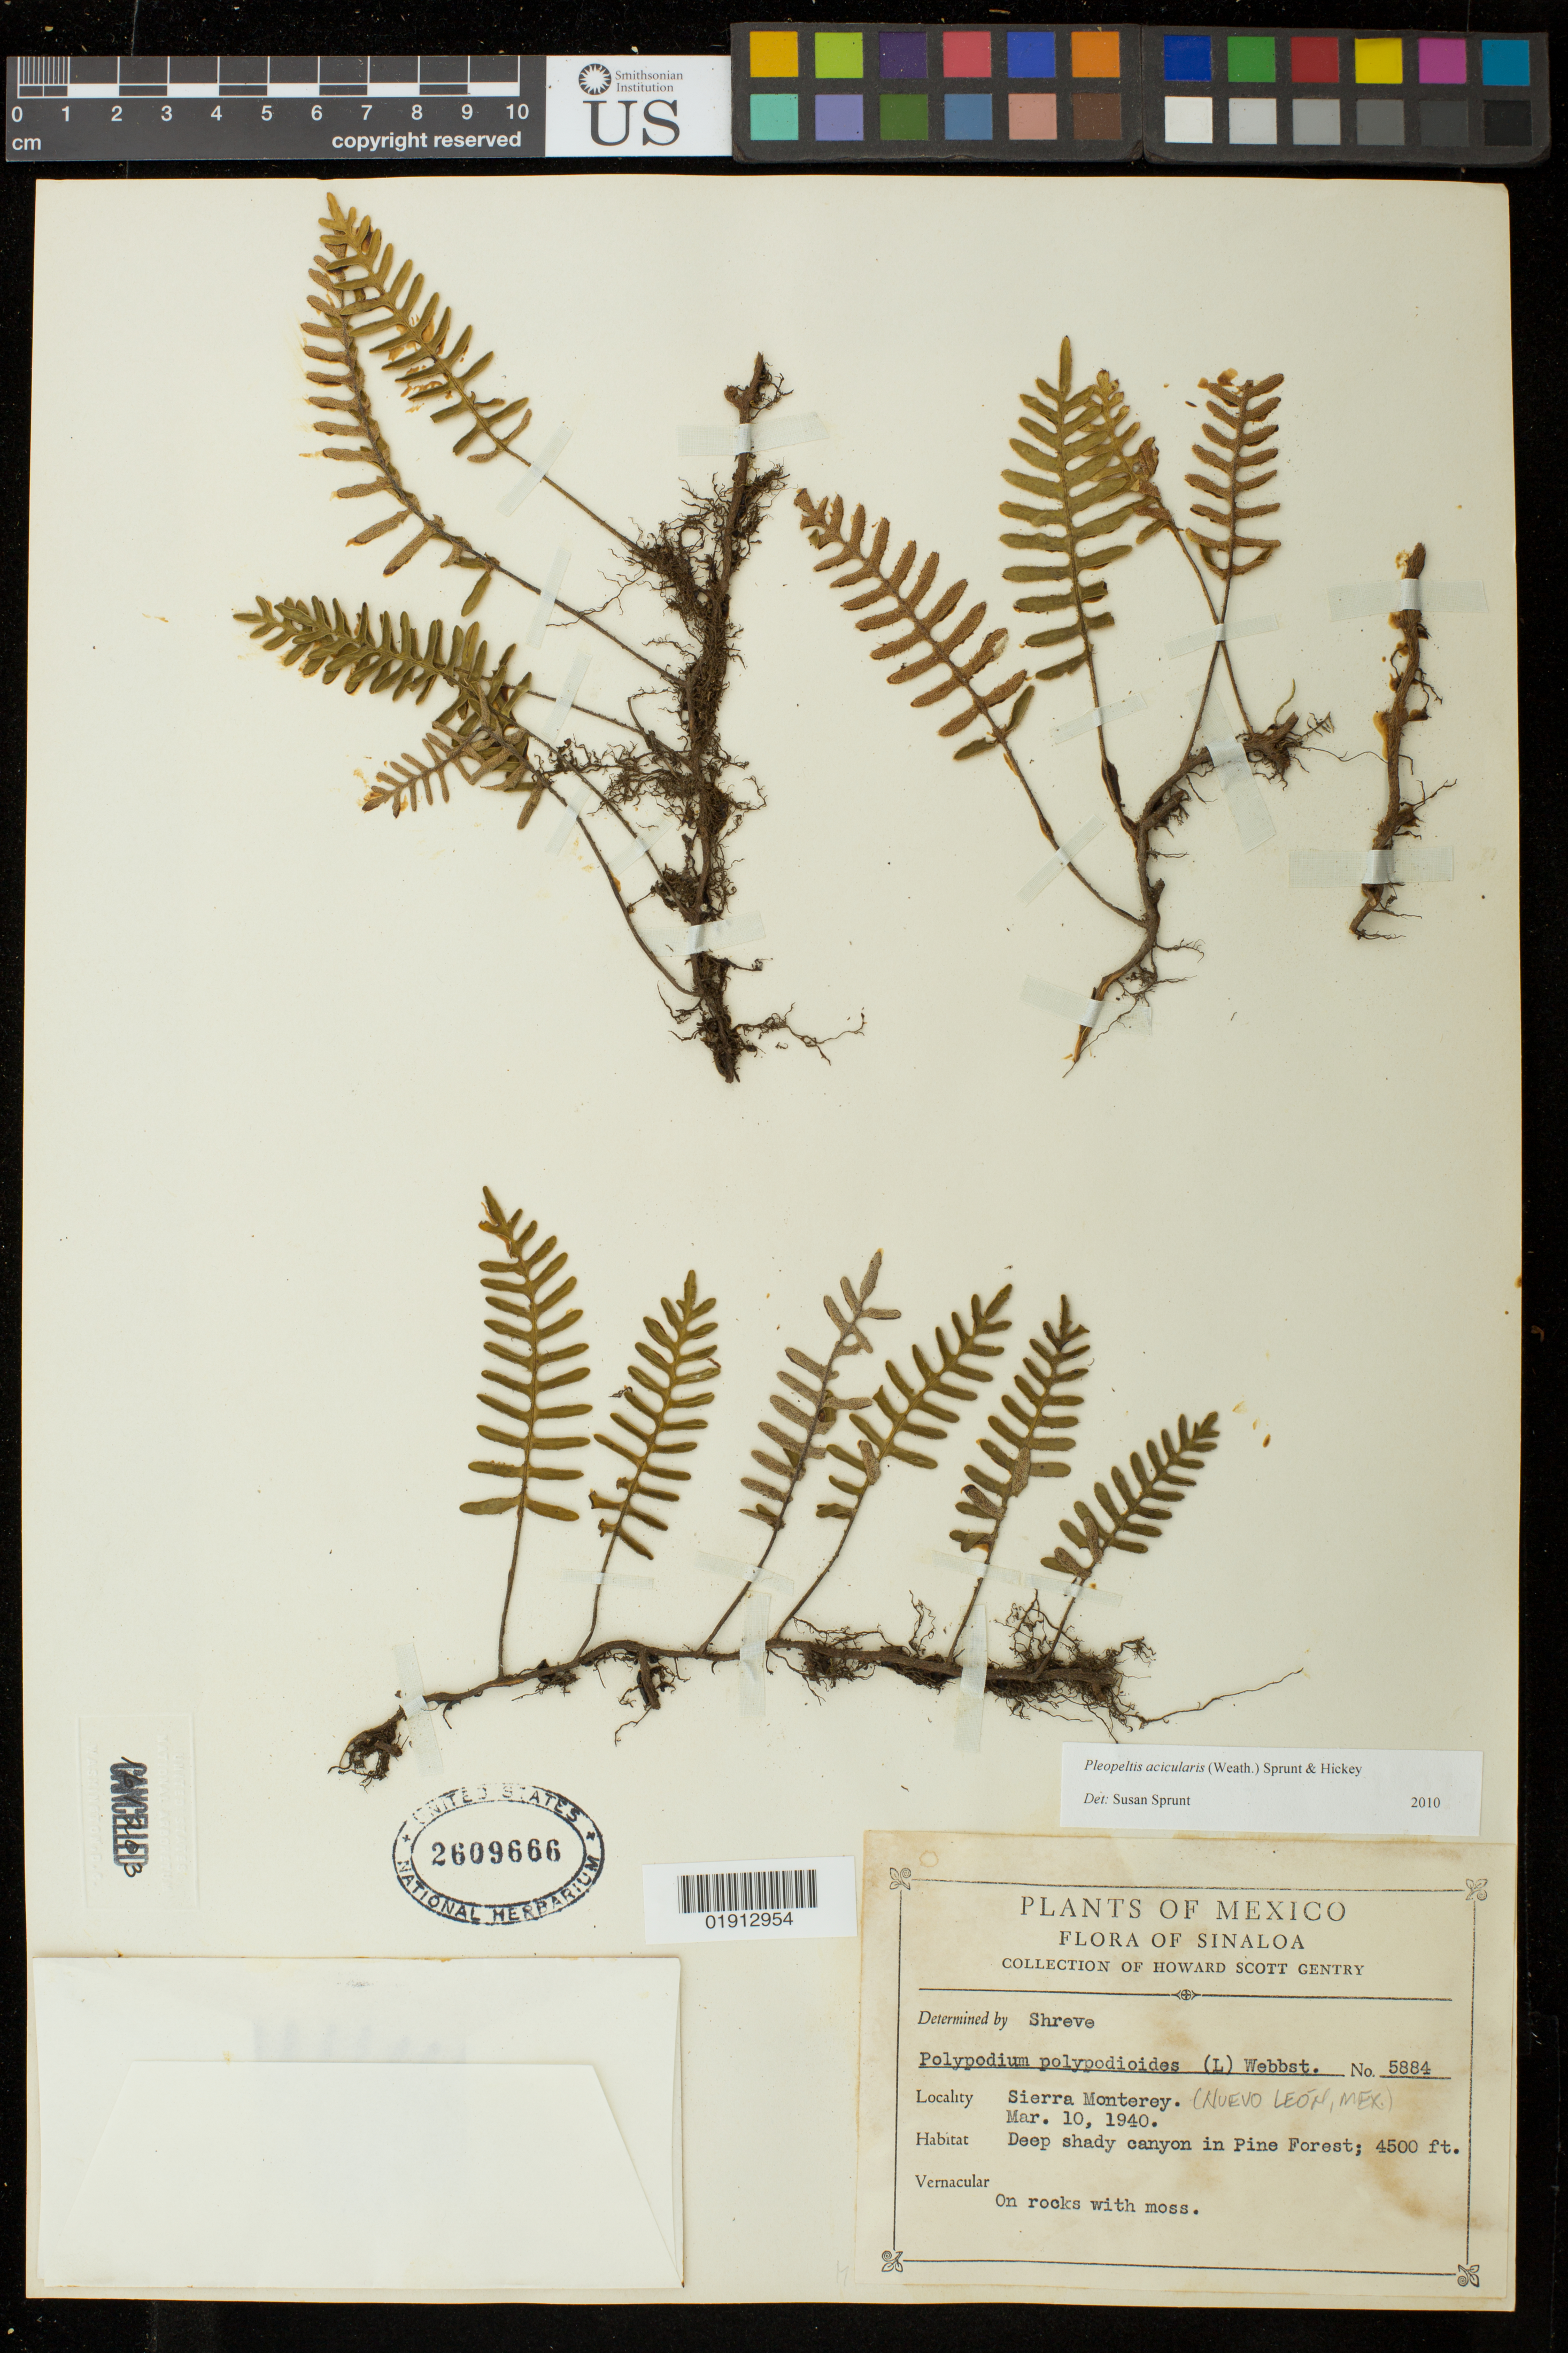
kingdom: Plantae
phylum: Tracheophyta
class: Polypodiopsida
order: Polypodiales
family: Polypodiaceae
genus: Pleopeltis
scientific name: Pleopeltis acicularis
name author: (Weath.) A.R. Sm. & Krömer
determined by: Sprunt, S. V.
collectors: H. S. Gentry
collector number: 5884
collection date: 1940-03-10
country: Mexico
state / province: Sinaloa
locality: Sierra Monterey (Nuevo Leon, Mex.)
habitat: Deep shady canyon in Pine forest; on rocks with moss.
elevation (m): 1372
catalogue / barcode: US 2609666